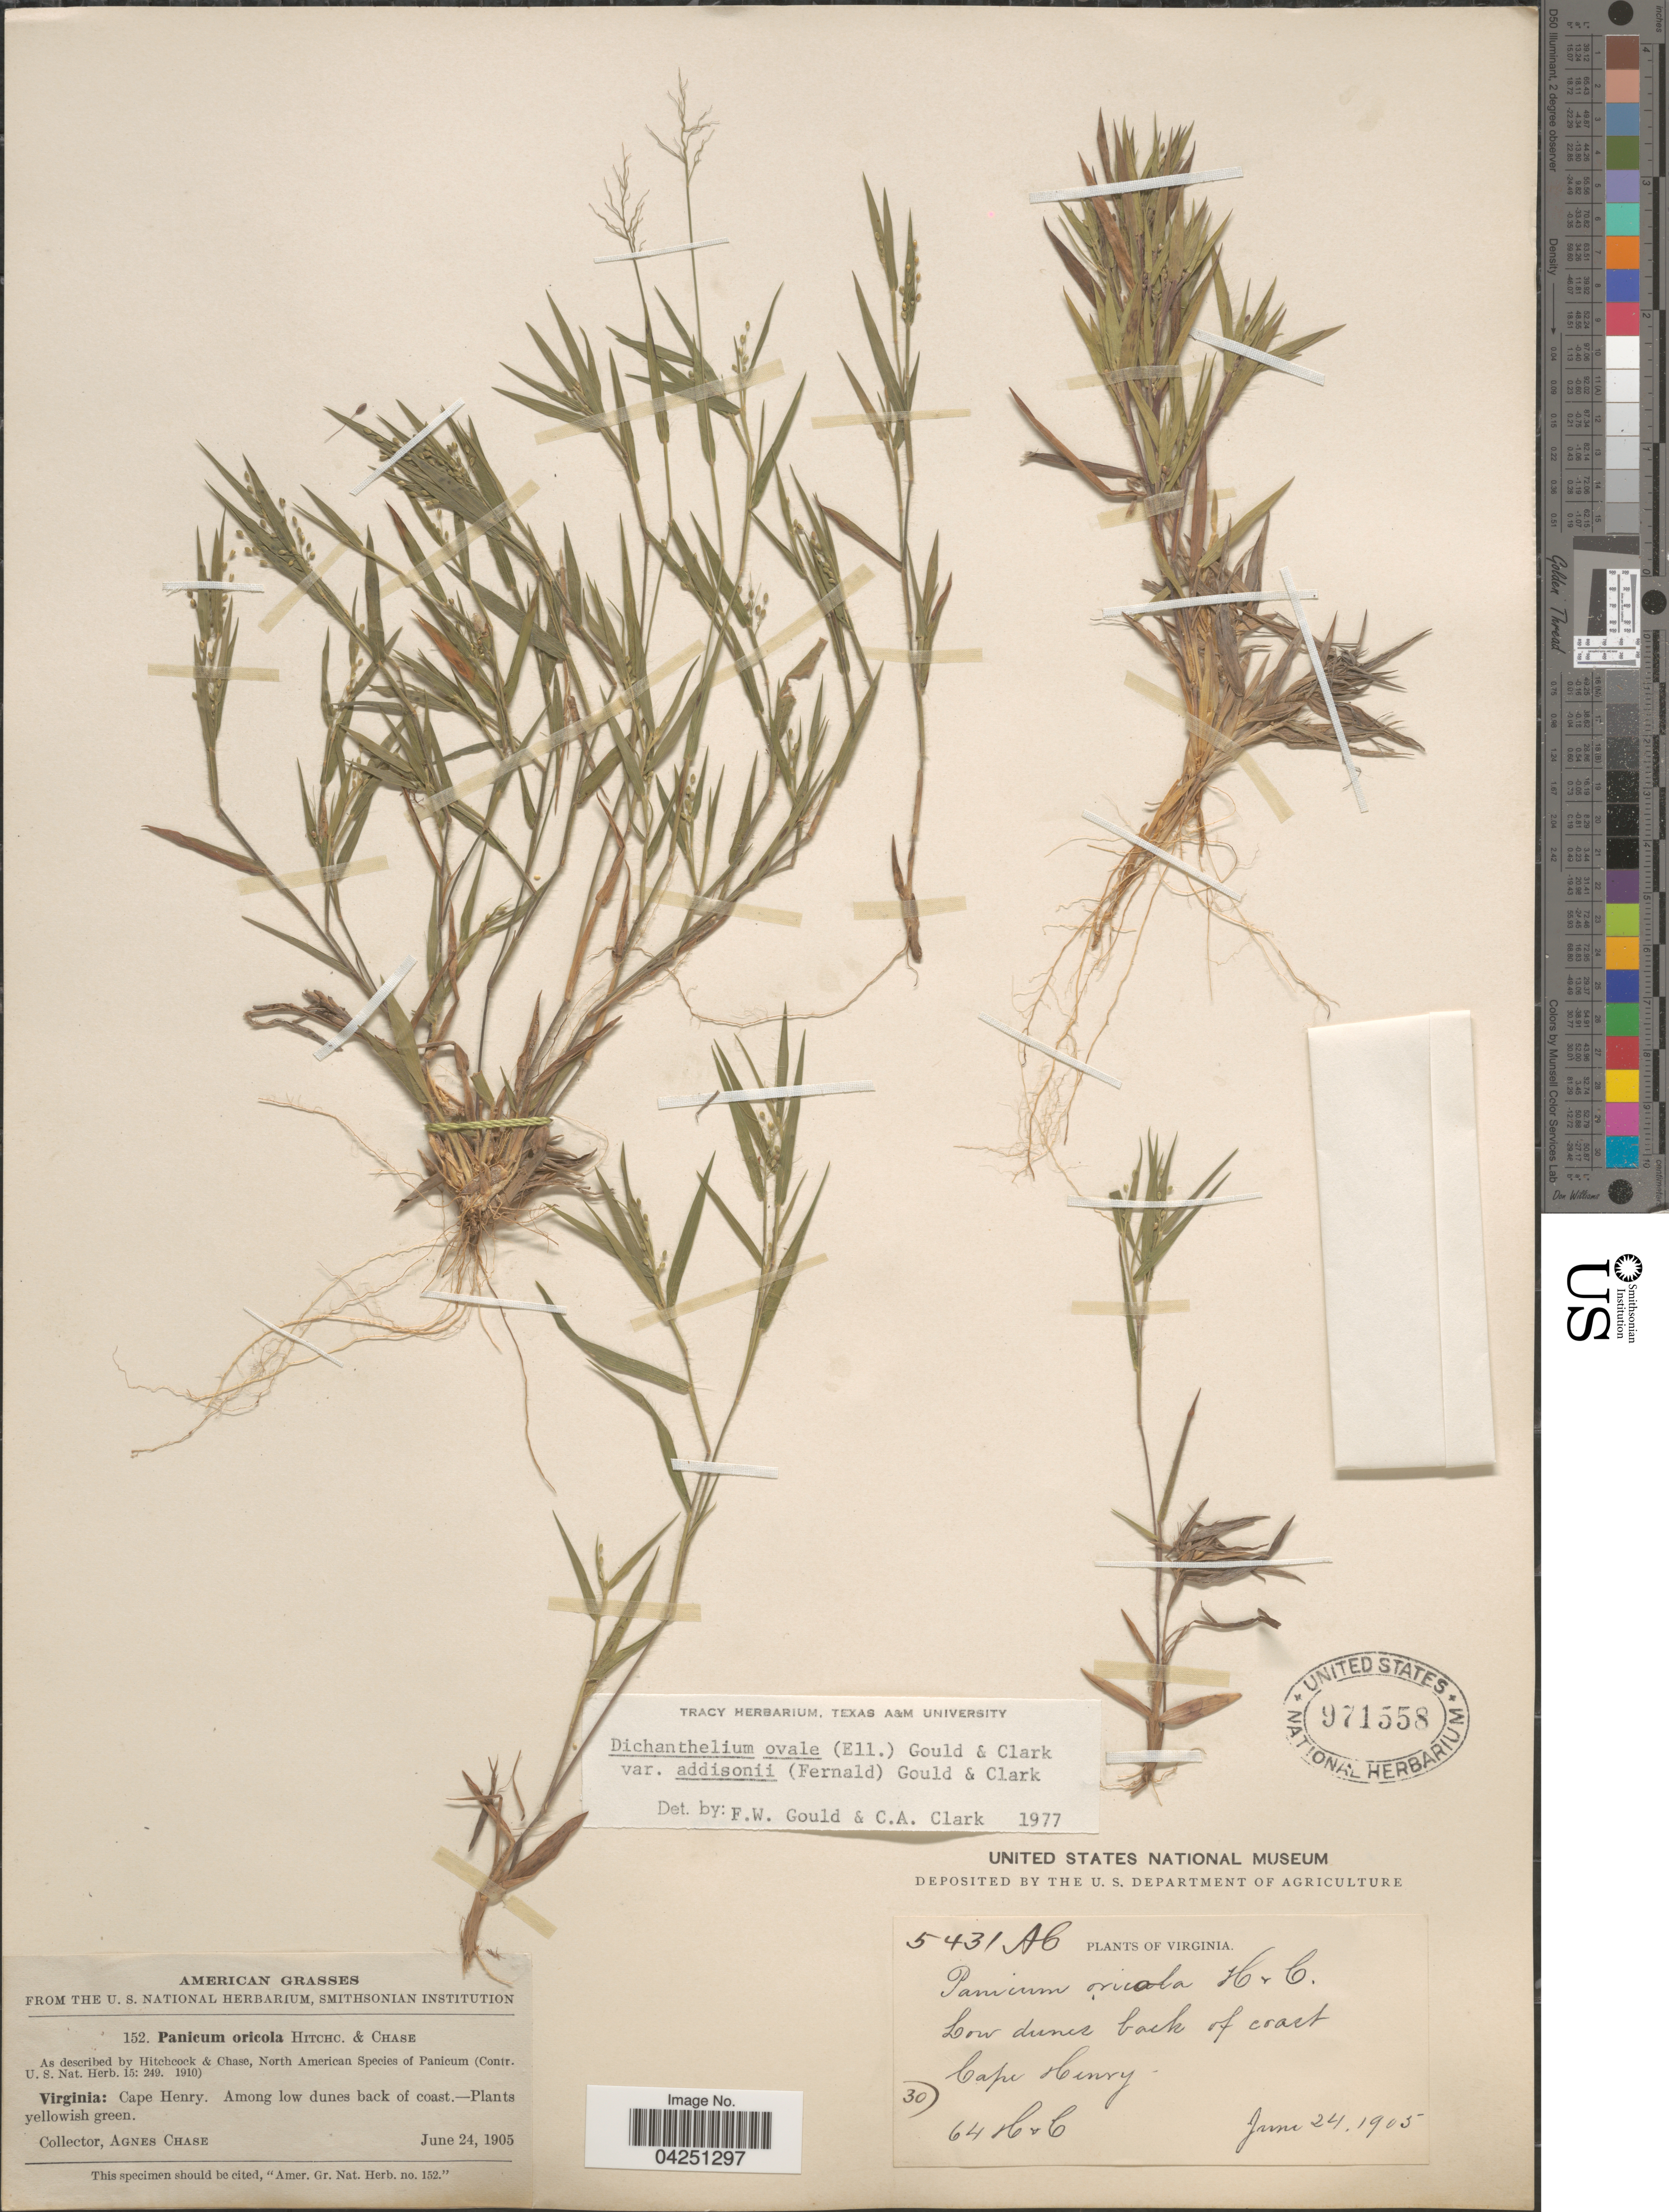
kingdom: Plantae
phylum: Tracheophyta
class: Liliopsida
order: Poales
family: Poaceae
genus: Dichanthelium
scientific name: Dichanthelium acuminatum var. acuminatum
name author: (Sw.) Gould & C.A. Clark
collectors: A. Chase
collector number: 152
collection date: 1905-06-24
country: United States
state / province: Virginia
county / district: City of Virginia Beach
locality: Cape Henry.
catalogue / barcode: US 971558